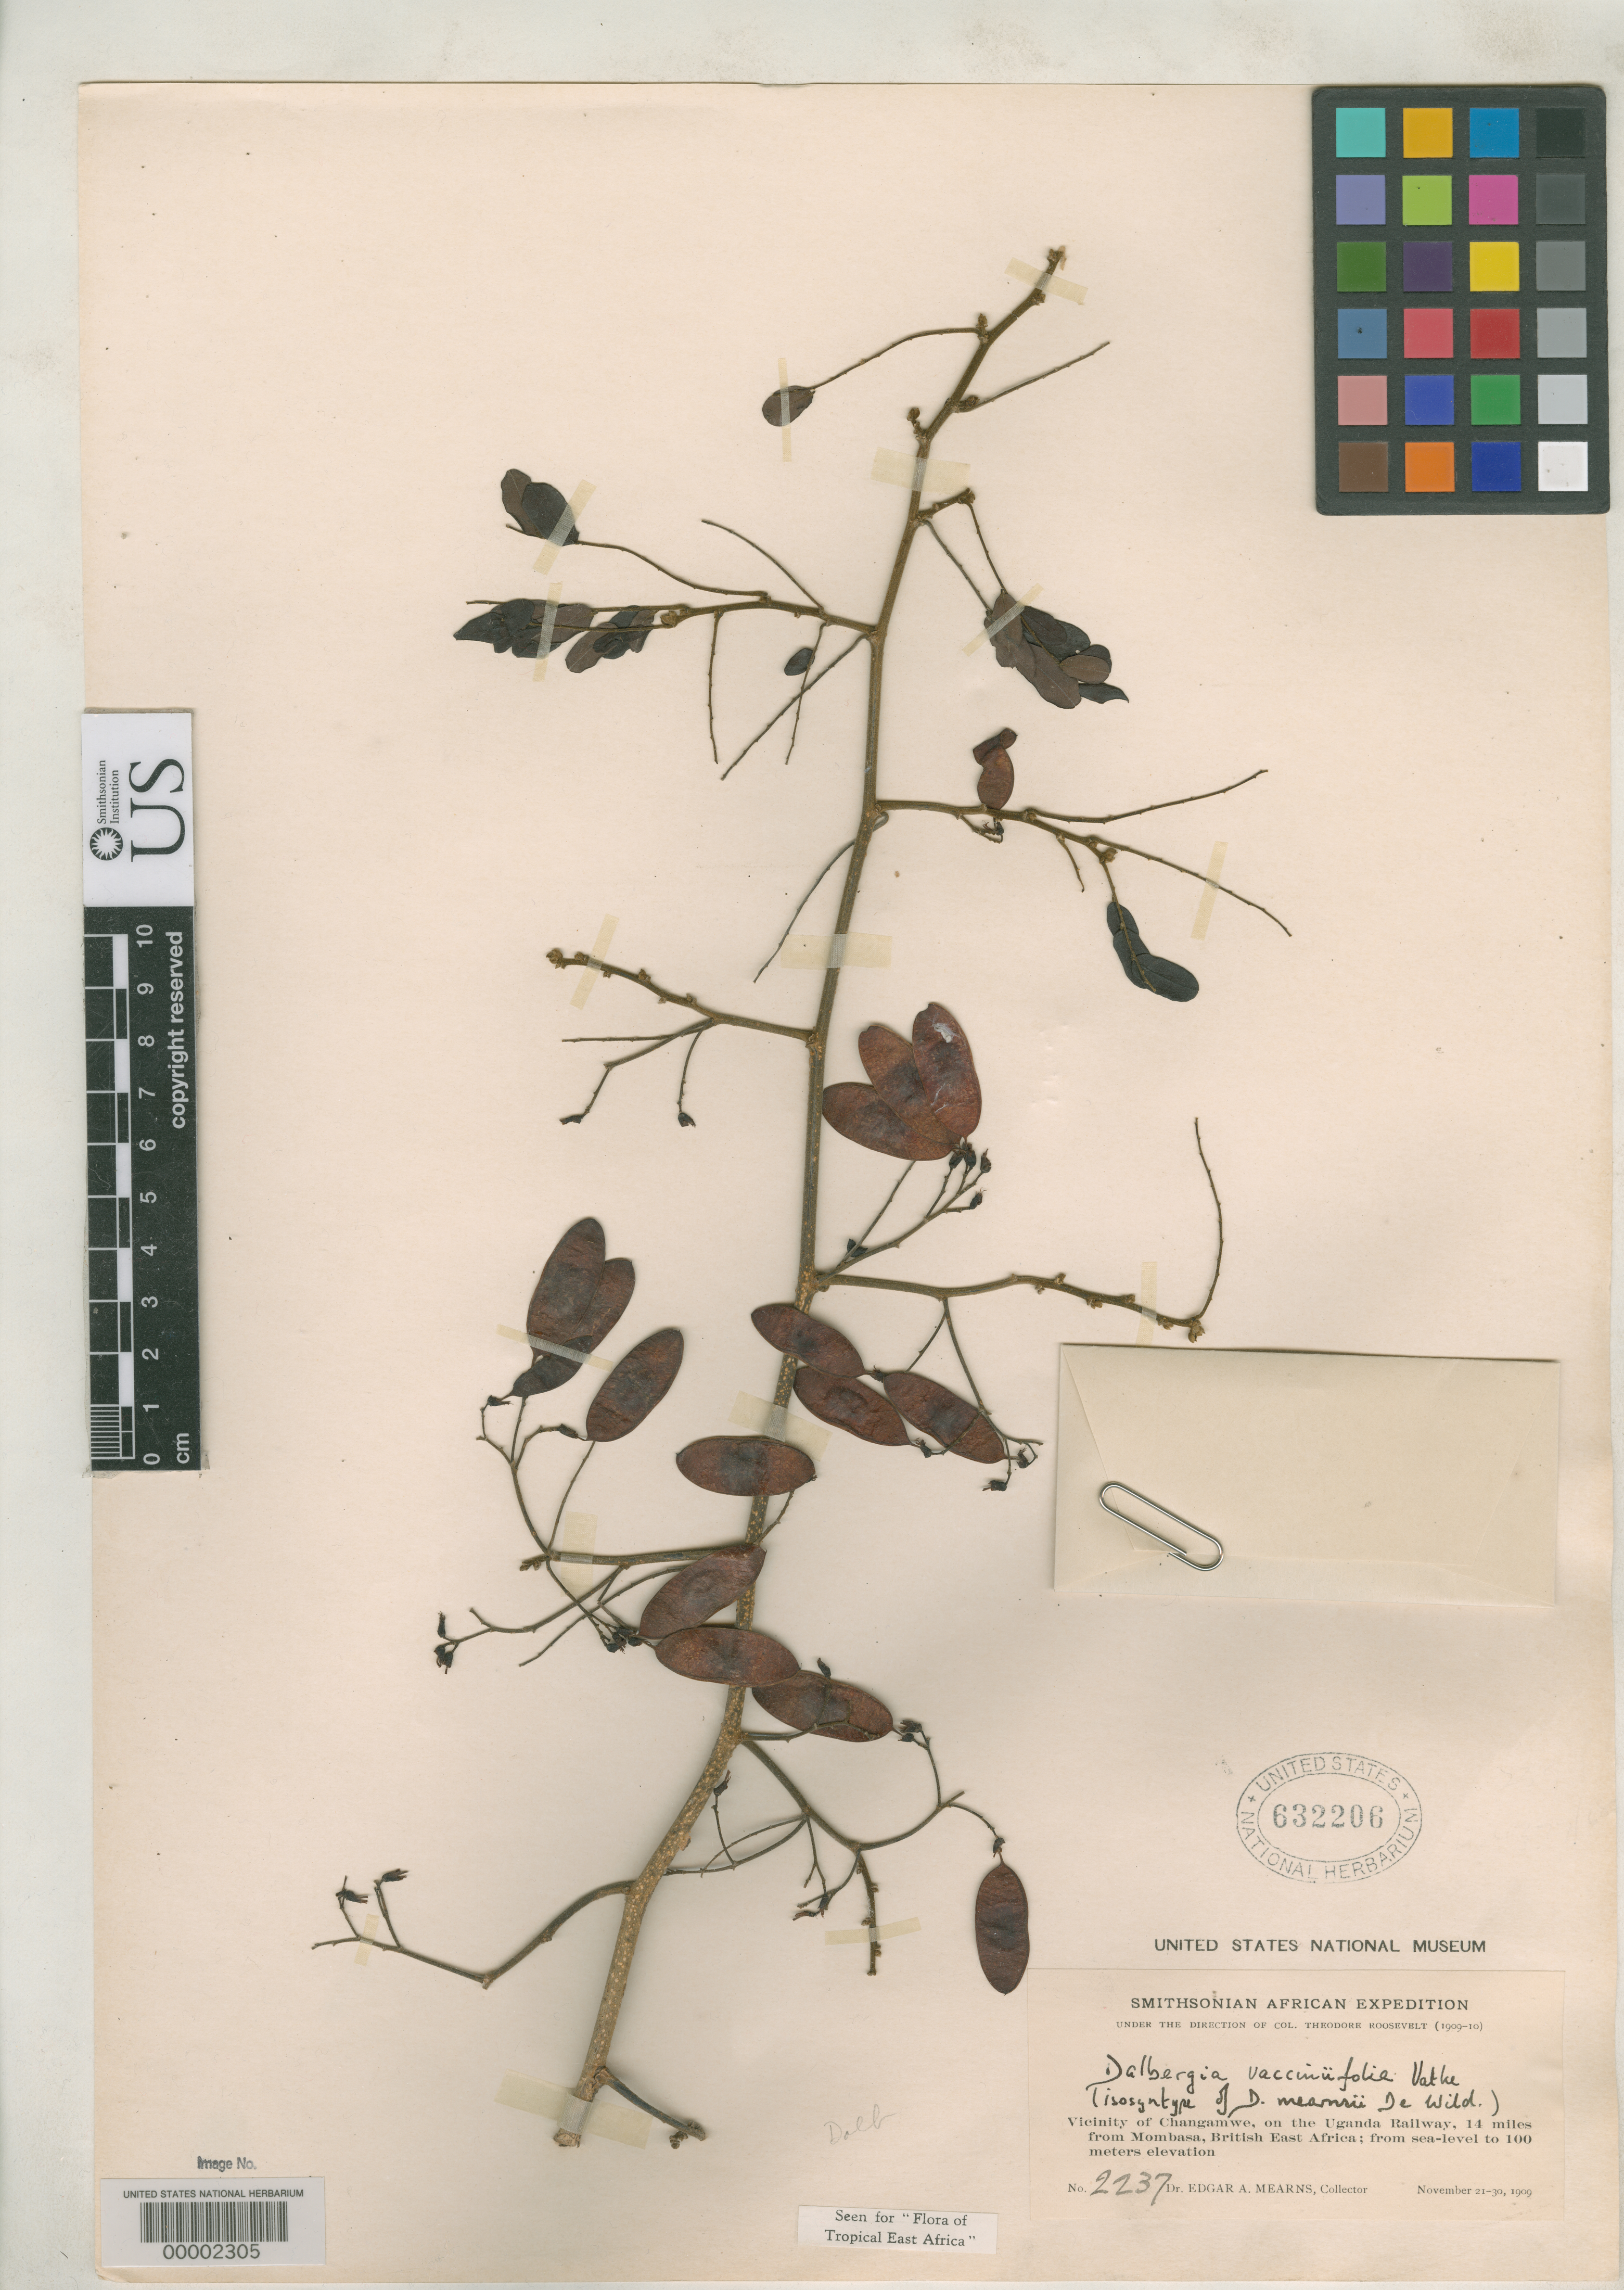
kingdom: Plantae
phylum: Tracheophyta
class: Magnoliopsida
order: Fabales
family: Fabaceae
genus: Dalbergia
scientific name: Dalbergia mearnsii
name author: De Wild.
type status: Isosyntype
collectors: E. A. Mearns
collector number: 2237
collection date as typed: Nov 1909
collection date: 1909-11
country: Kenya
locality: Vicinity of Changamwe, Uganda railway, 14 mi from Mombasa.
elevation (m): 100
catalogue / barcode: US 632206